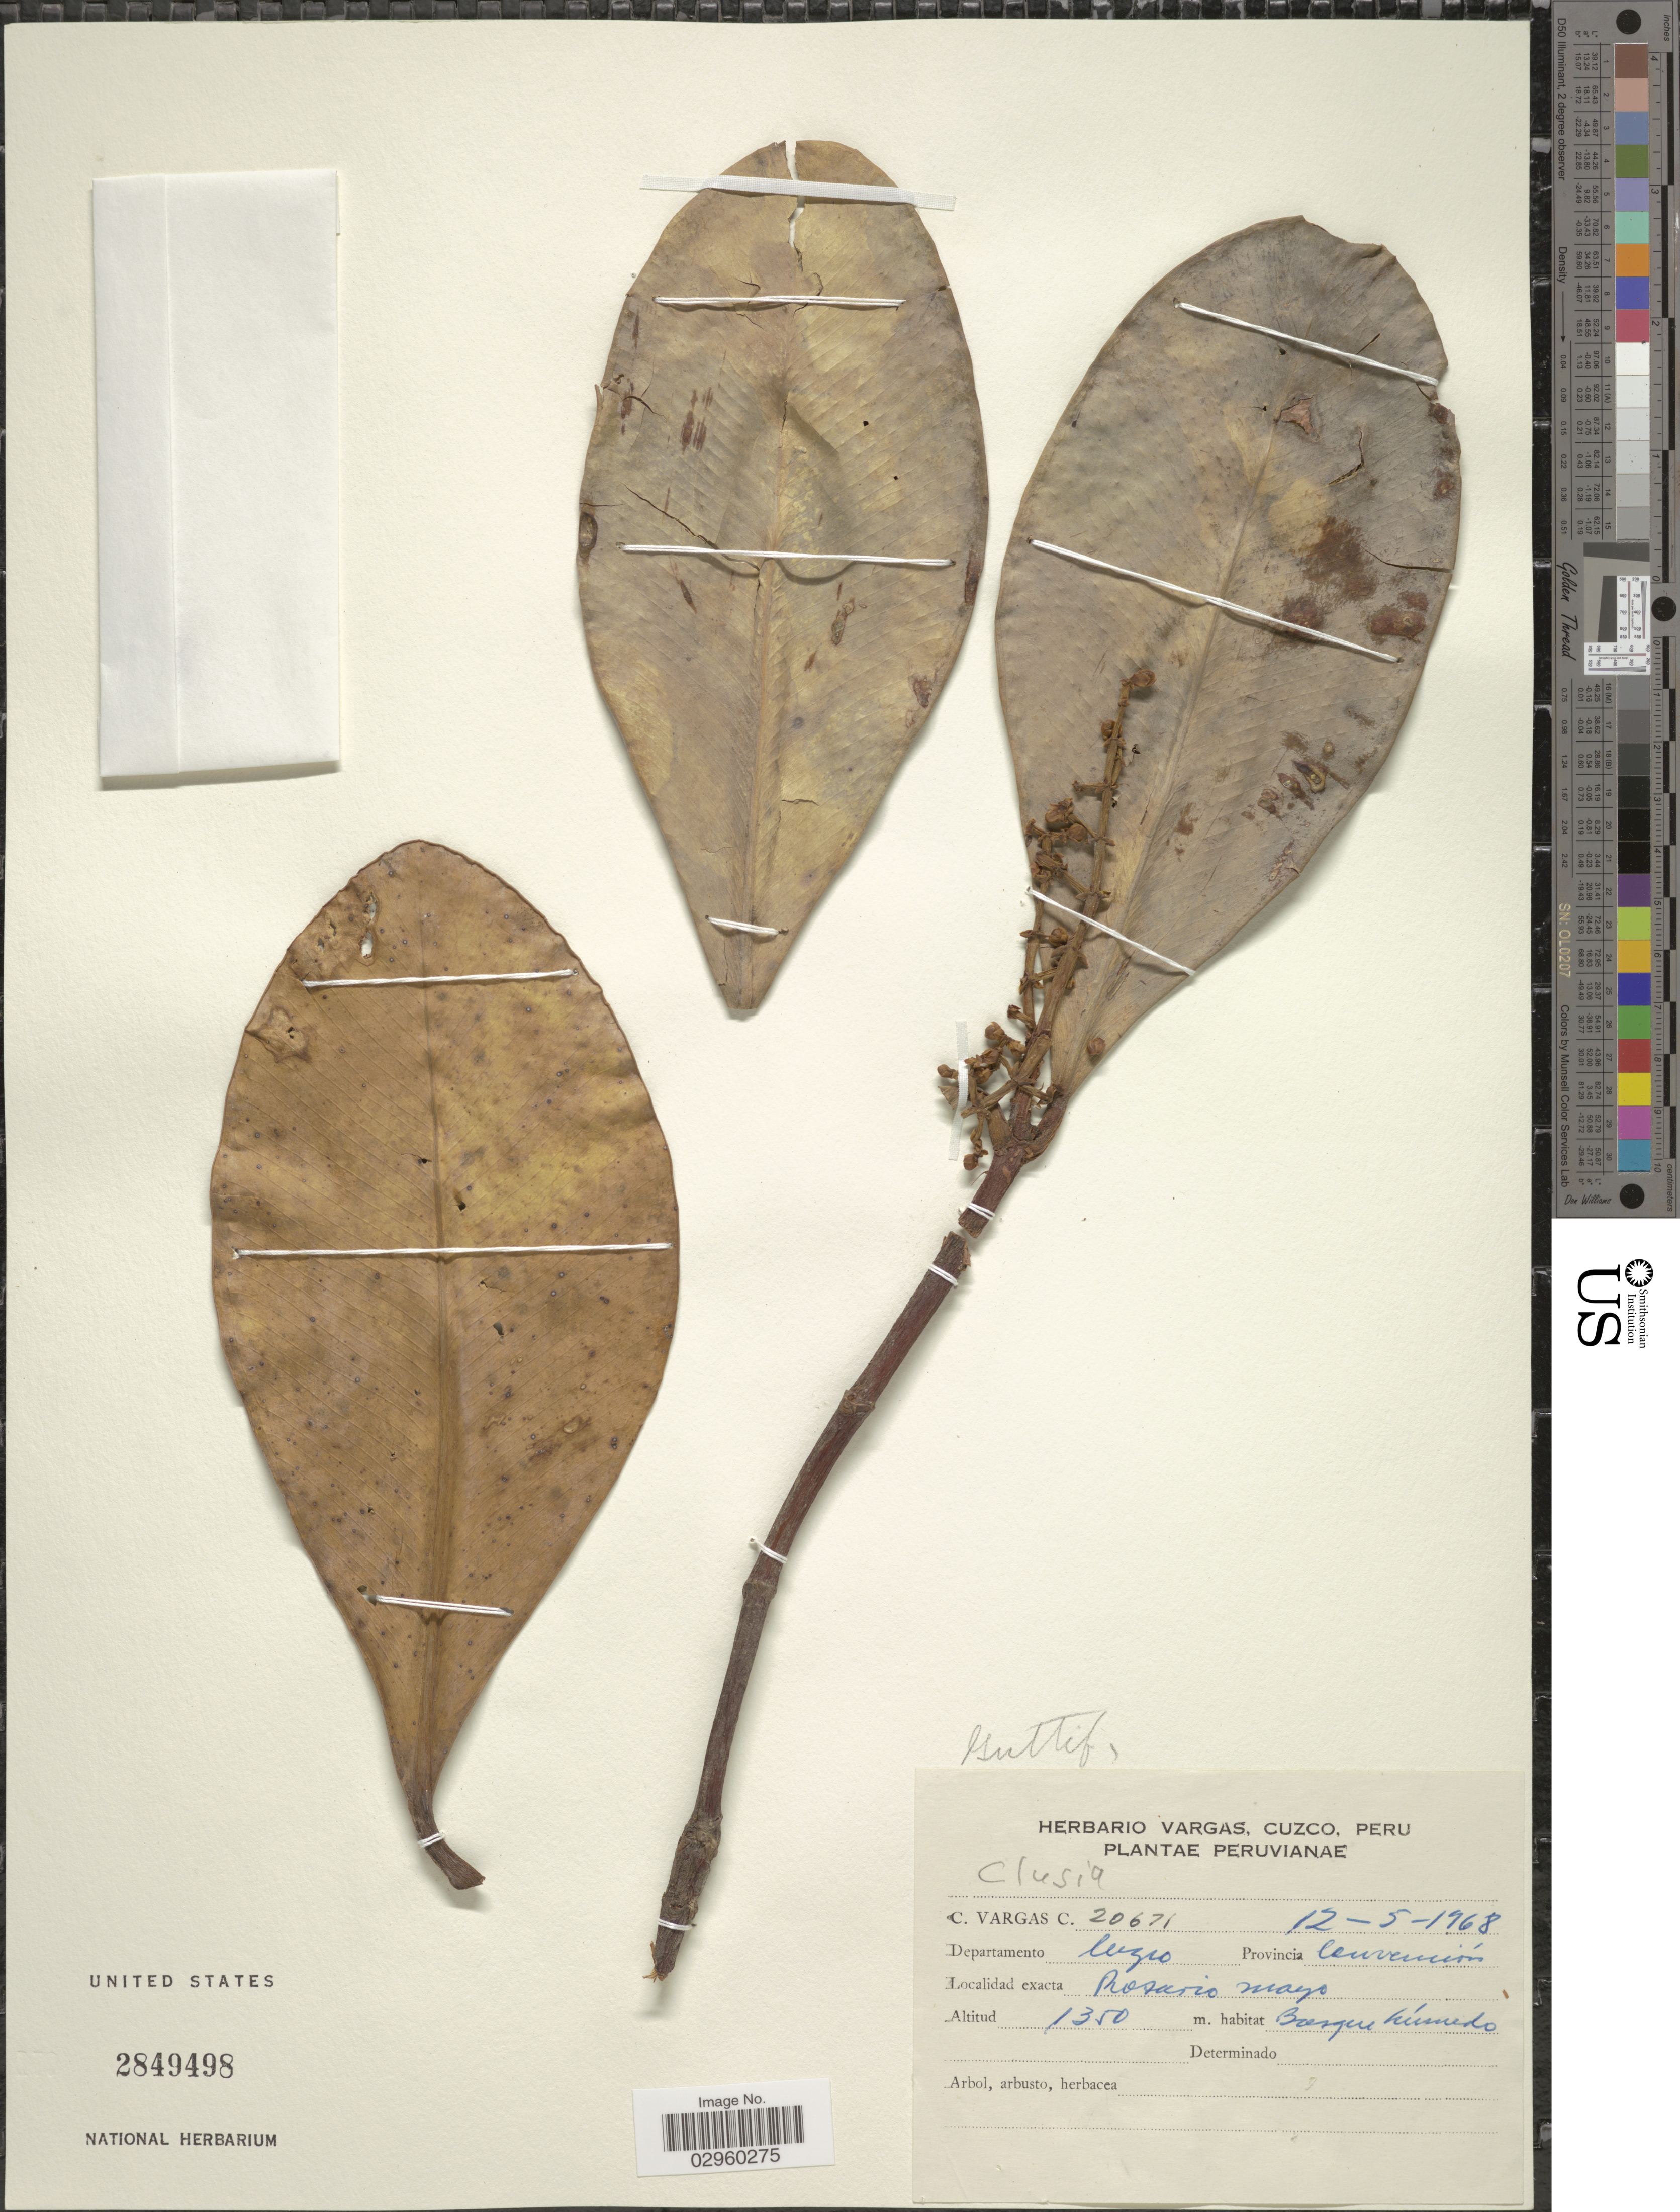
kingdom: Plantae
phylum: Tracheophyta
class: Magnoliopsida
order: Malpighiales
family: Clusiaceae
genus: Clusia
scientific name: Clusia sp.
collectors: C. Vargas Calderón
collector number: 20671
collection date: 1968-05-12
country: Peru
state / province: Cusco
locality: Departamento Cuzco, Provincia Convención, Rosario mayo.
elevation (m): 1350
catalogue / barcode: US 2849498